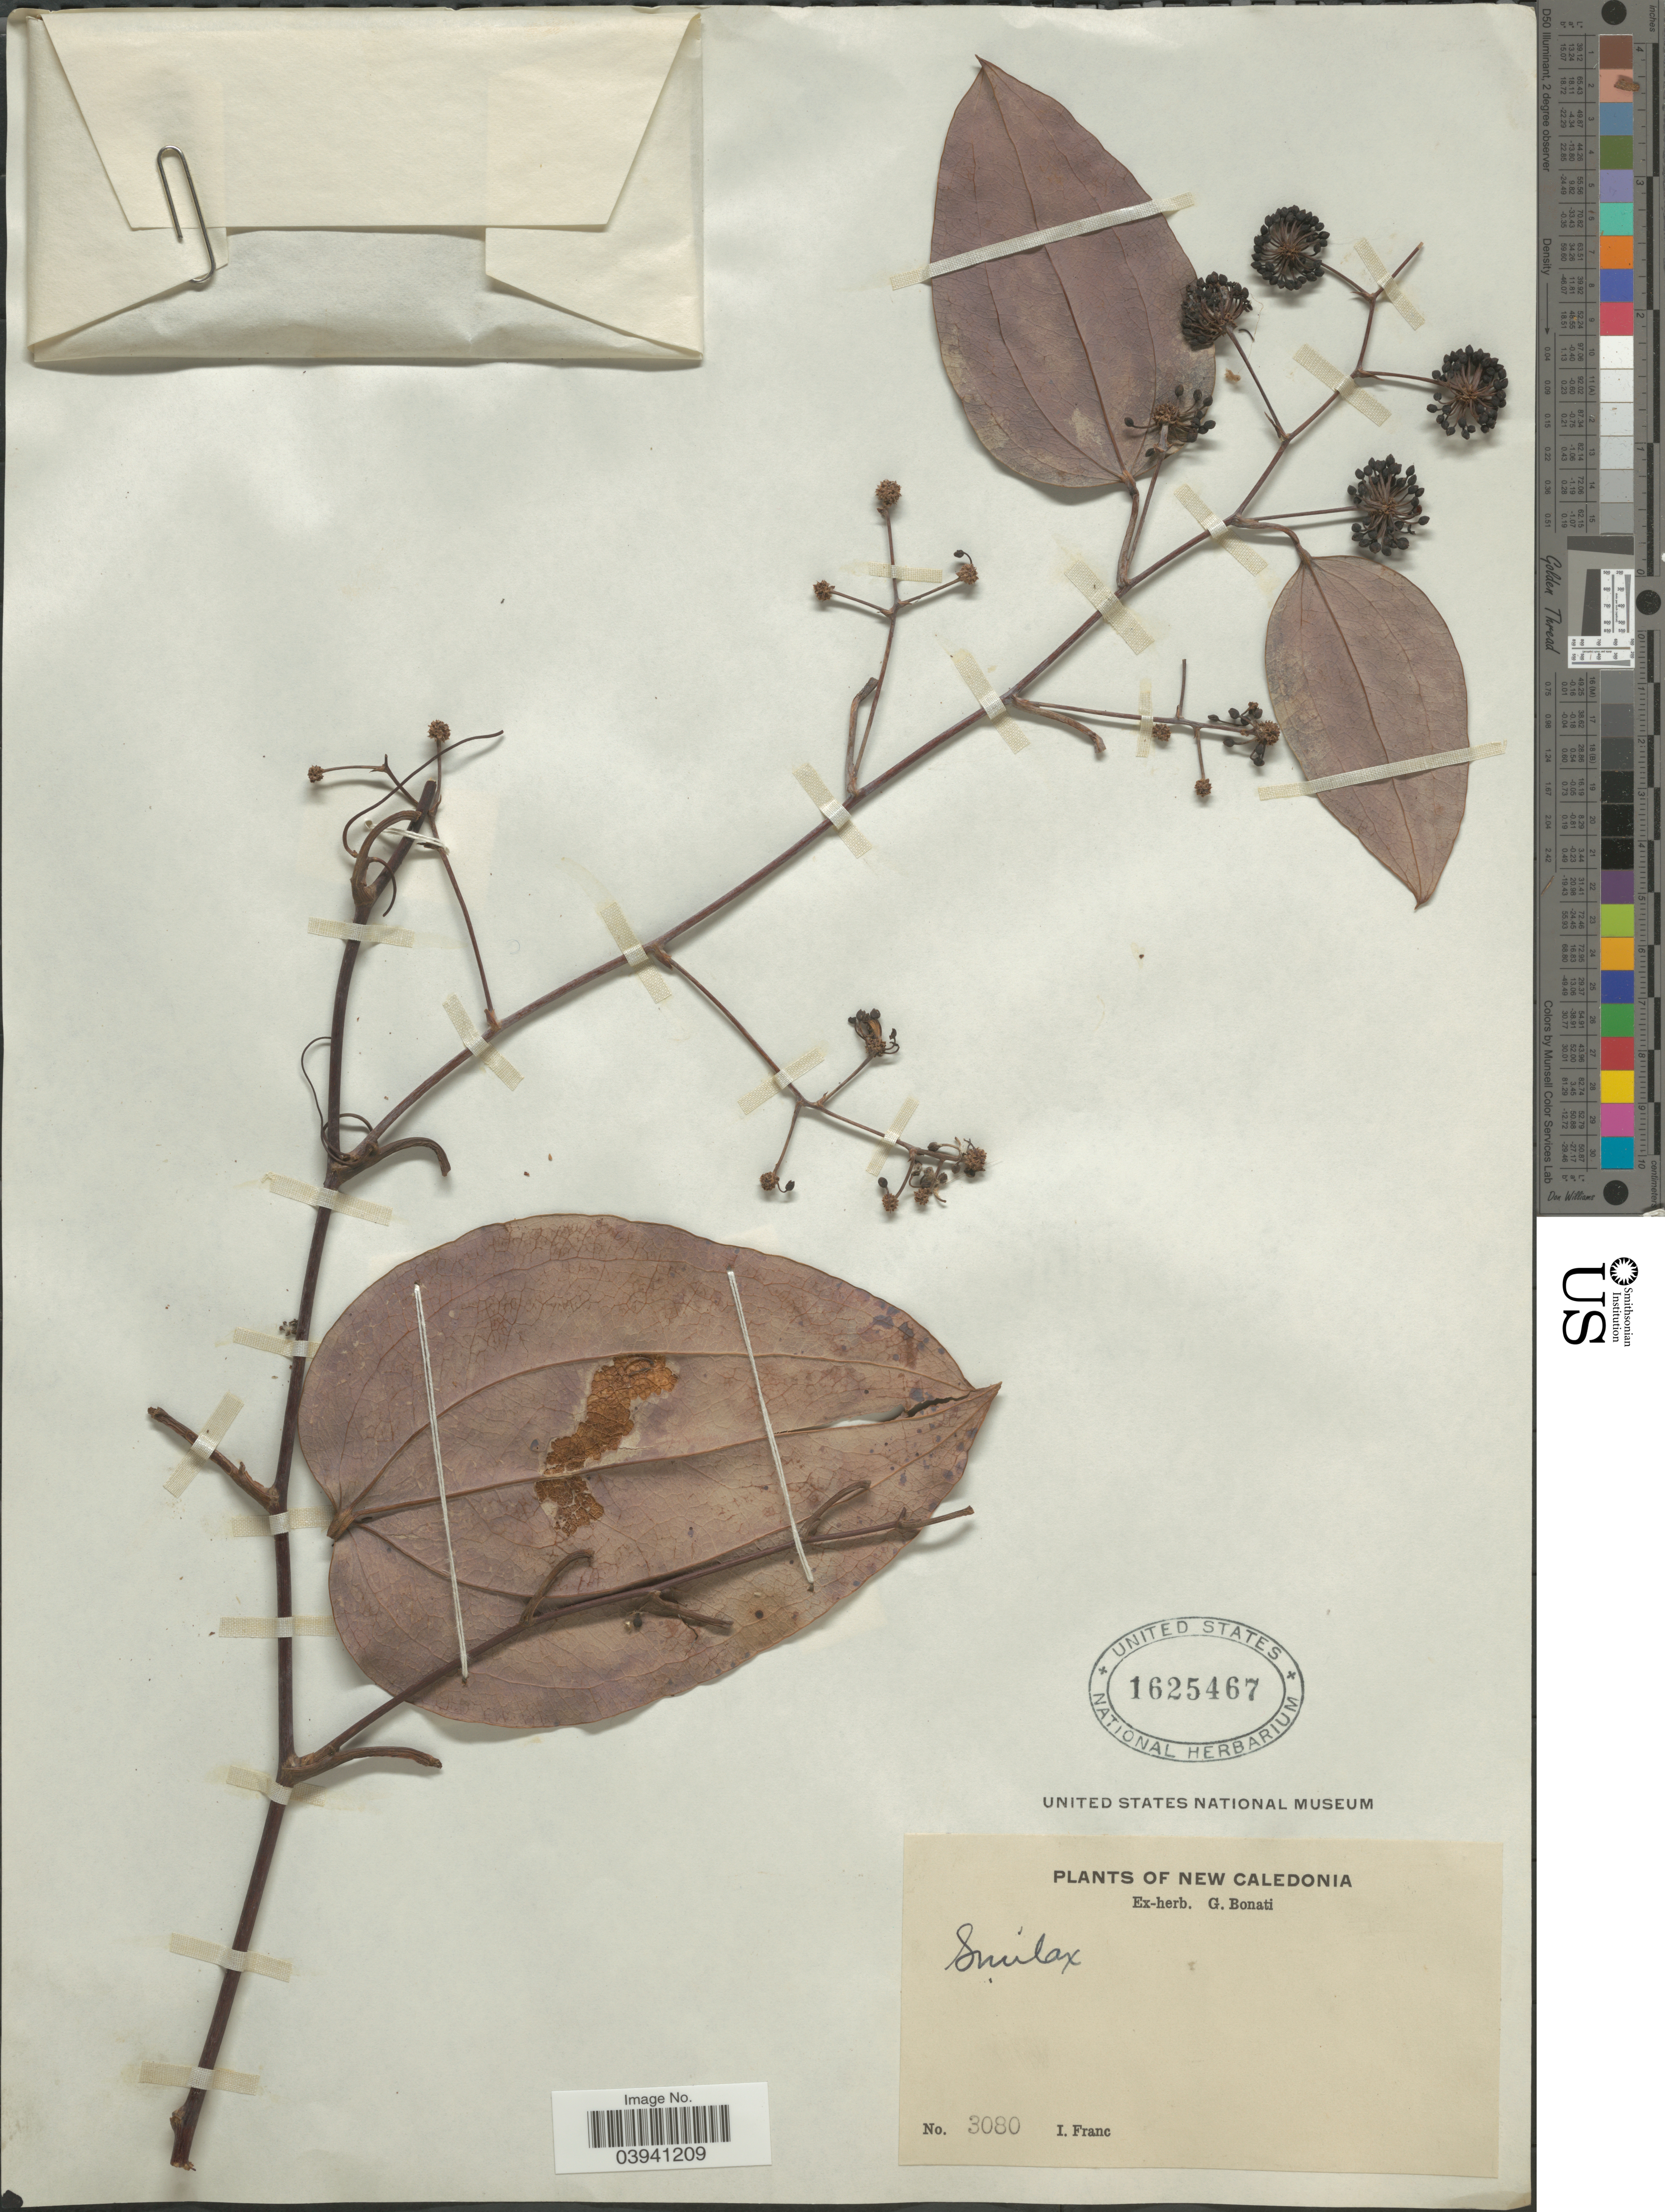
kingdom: Plantae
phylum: Tracheophyta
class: Liliopsida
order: Liliales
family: Smilacaceae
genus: Smilax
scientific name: Smilax sp.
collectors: I. Franc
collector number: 3080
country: New Caledonia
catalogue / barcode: US 1625467